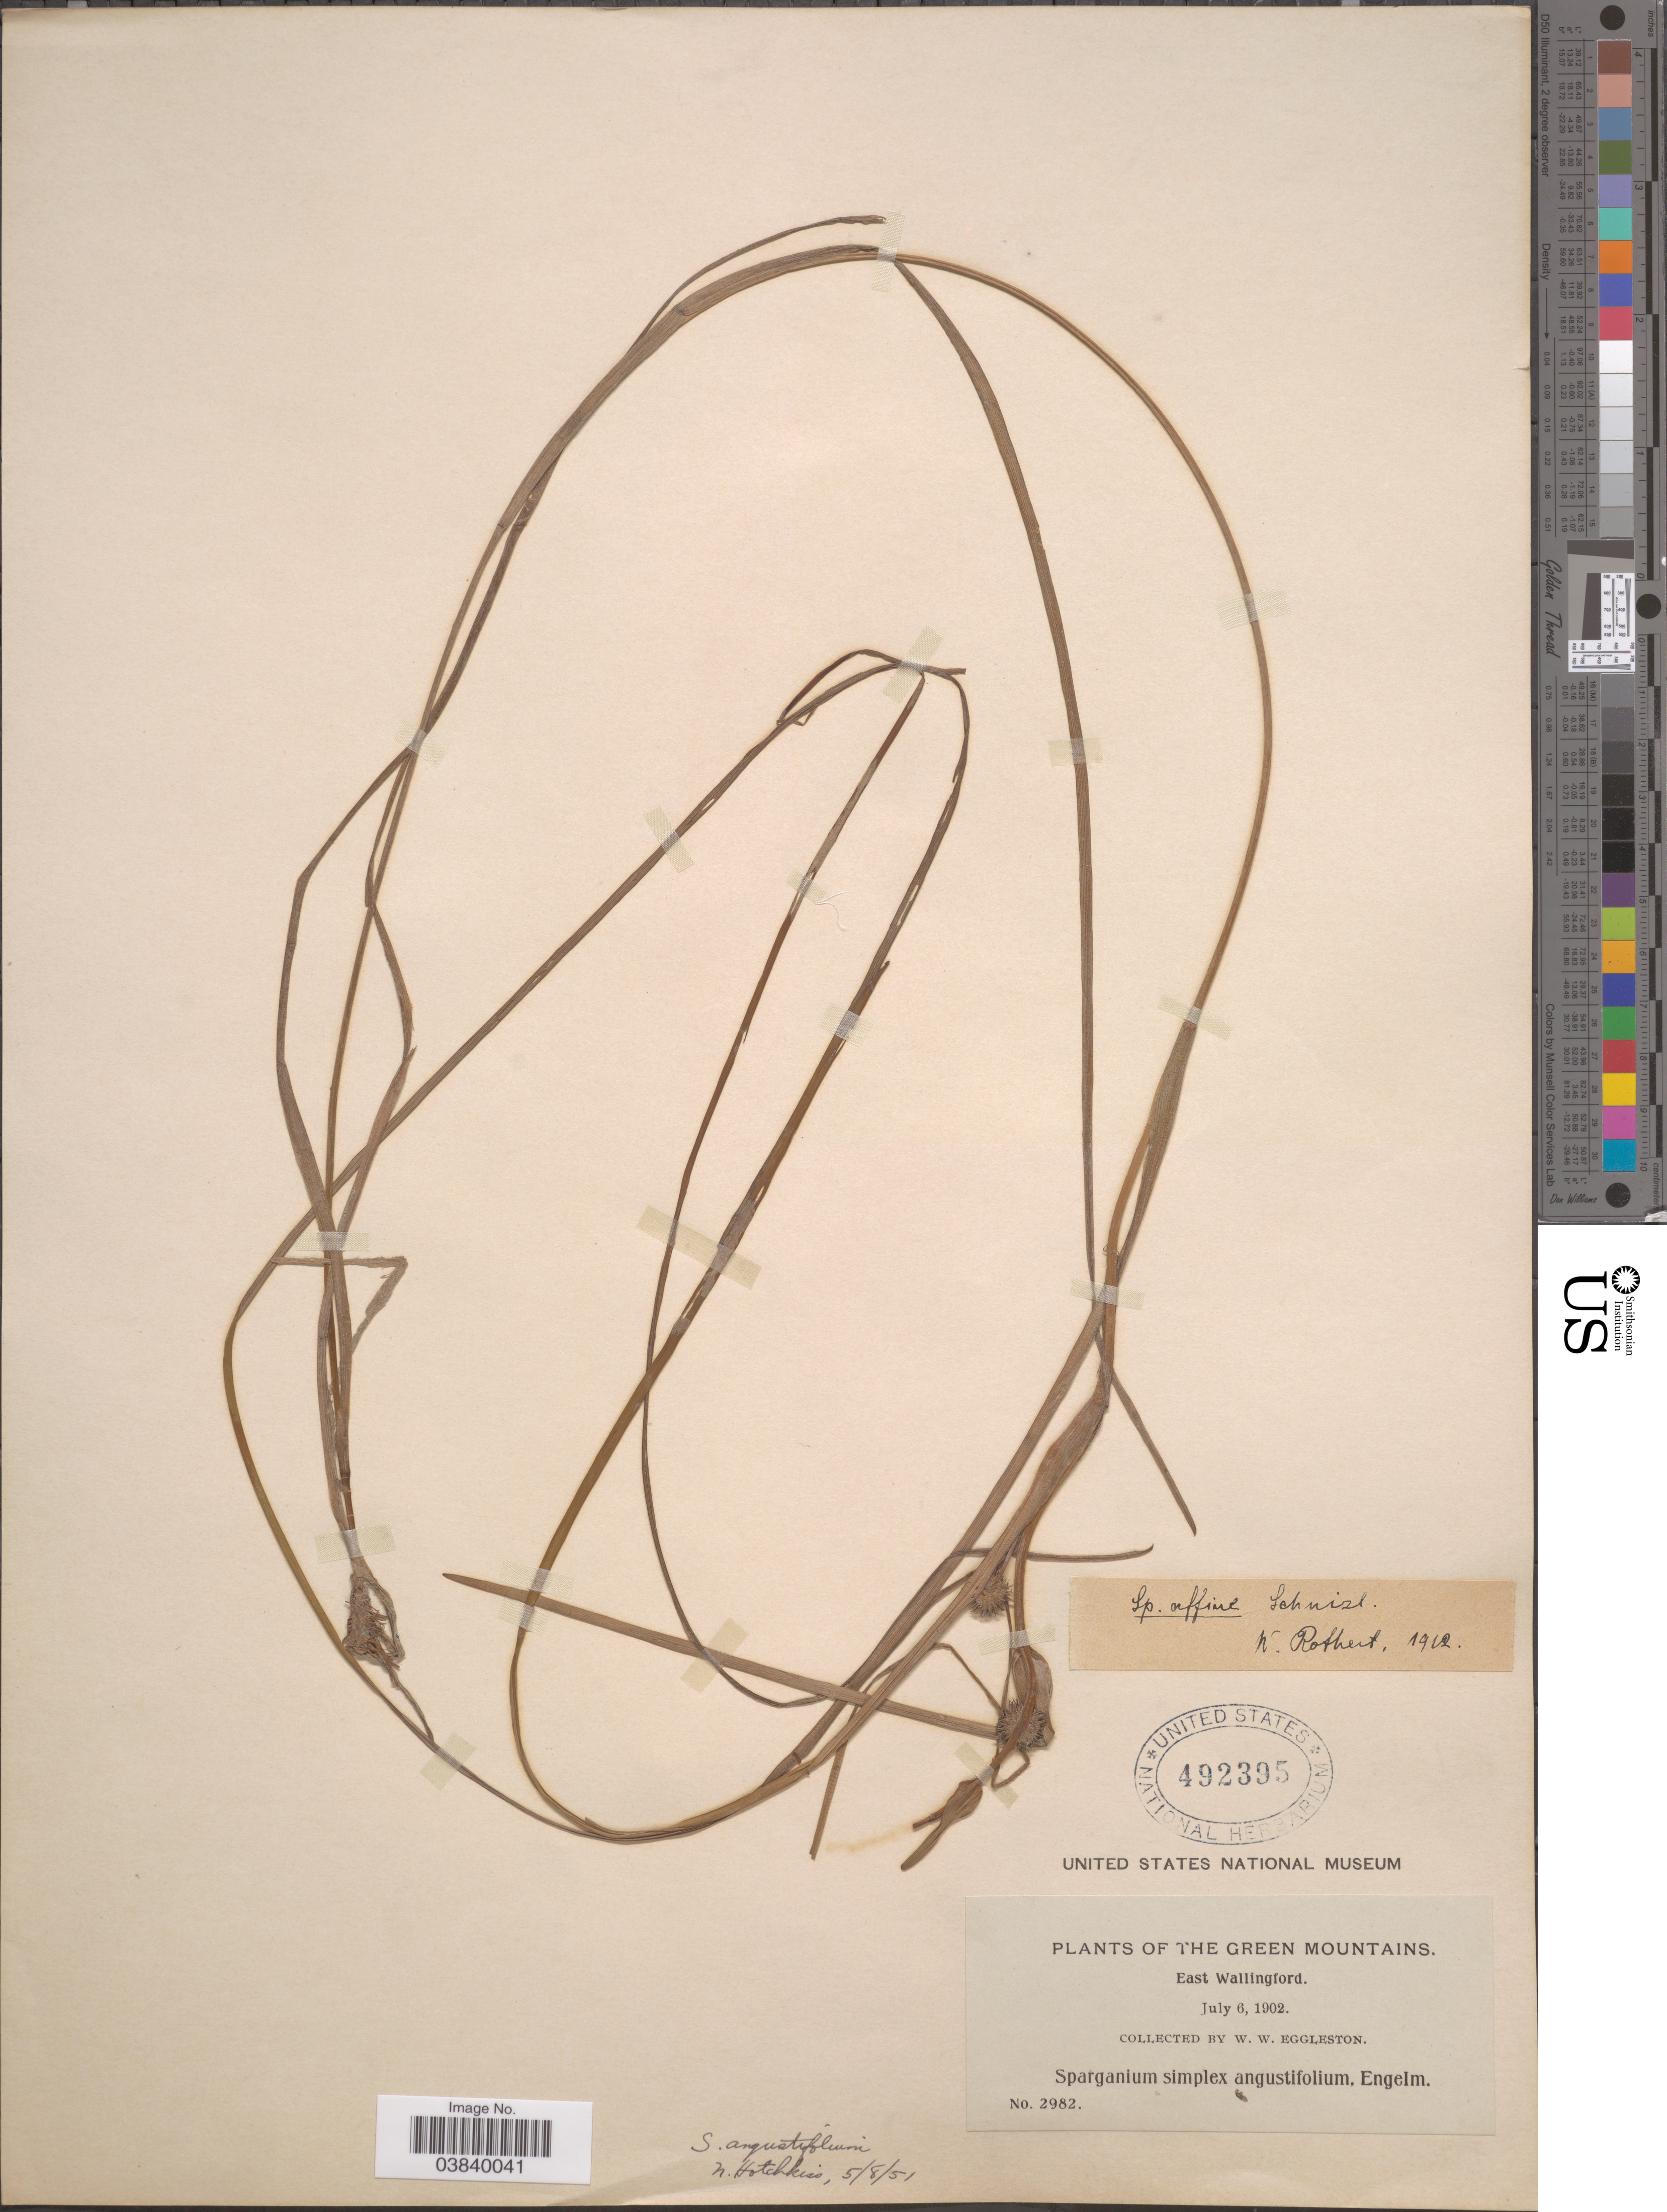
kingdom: Plantae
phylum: Tracheophyta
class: Liliopsida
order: Poales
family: Typhaceae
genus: Sparganium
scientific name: Sparganium angustifolium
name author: Michx.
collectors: W. W. Eggleston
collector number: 2982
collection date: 1902-07-06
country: United States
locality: Green Mountains. East Wallingford.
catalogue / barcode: US 492395